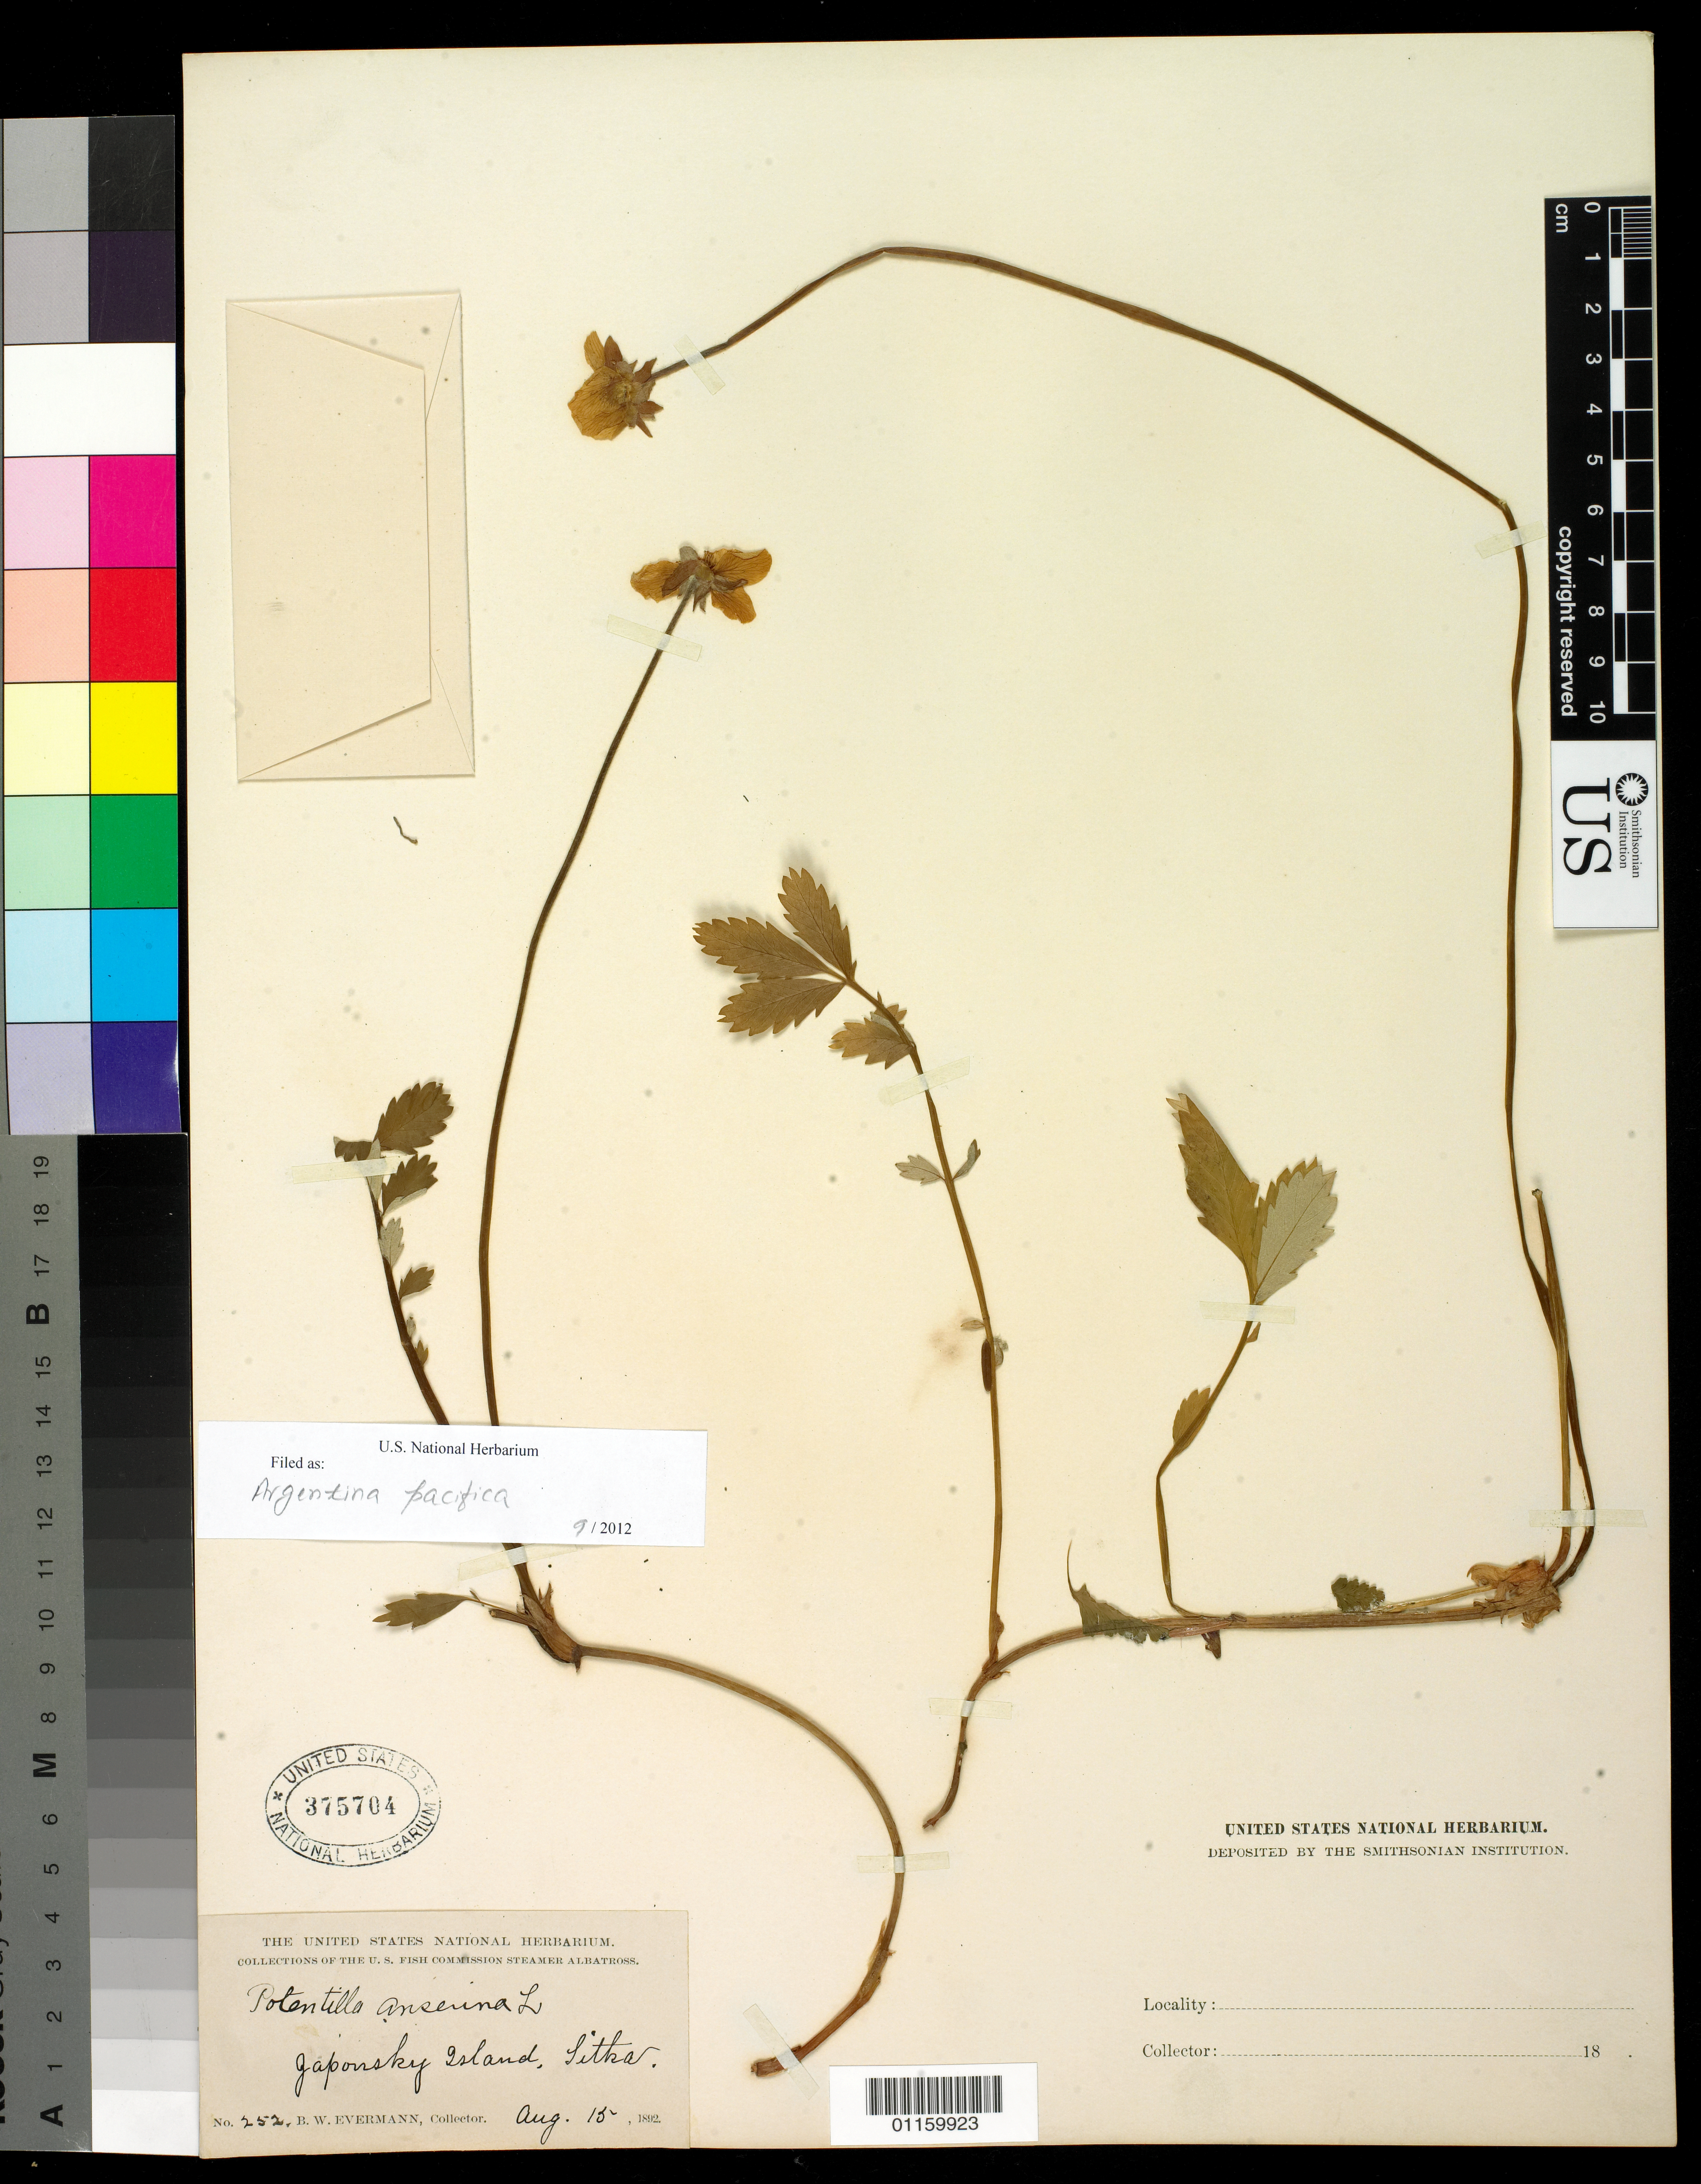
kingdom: Plantae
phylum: Tracheophyta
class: Magnoliopsida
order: Rosales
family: Rosaceae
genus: Argentina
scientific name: Argentina pacifica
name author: (Howell) Rydb.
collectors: B. W. Evermann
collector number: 252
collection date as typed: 15 Aug 1892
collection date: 1892-08-15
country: United States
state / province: Alaska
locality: Japnosky Island, Sitka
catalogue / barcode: US 375704